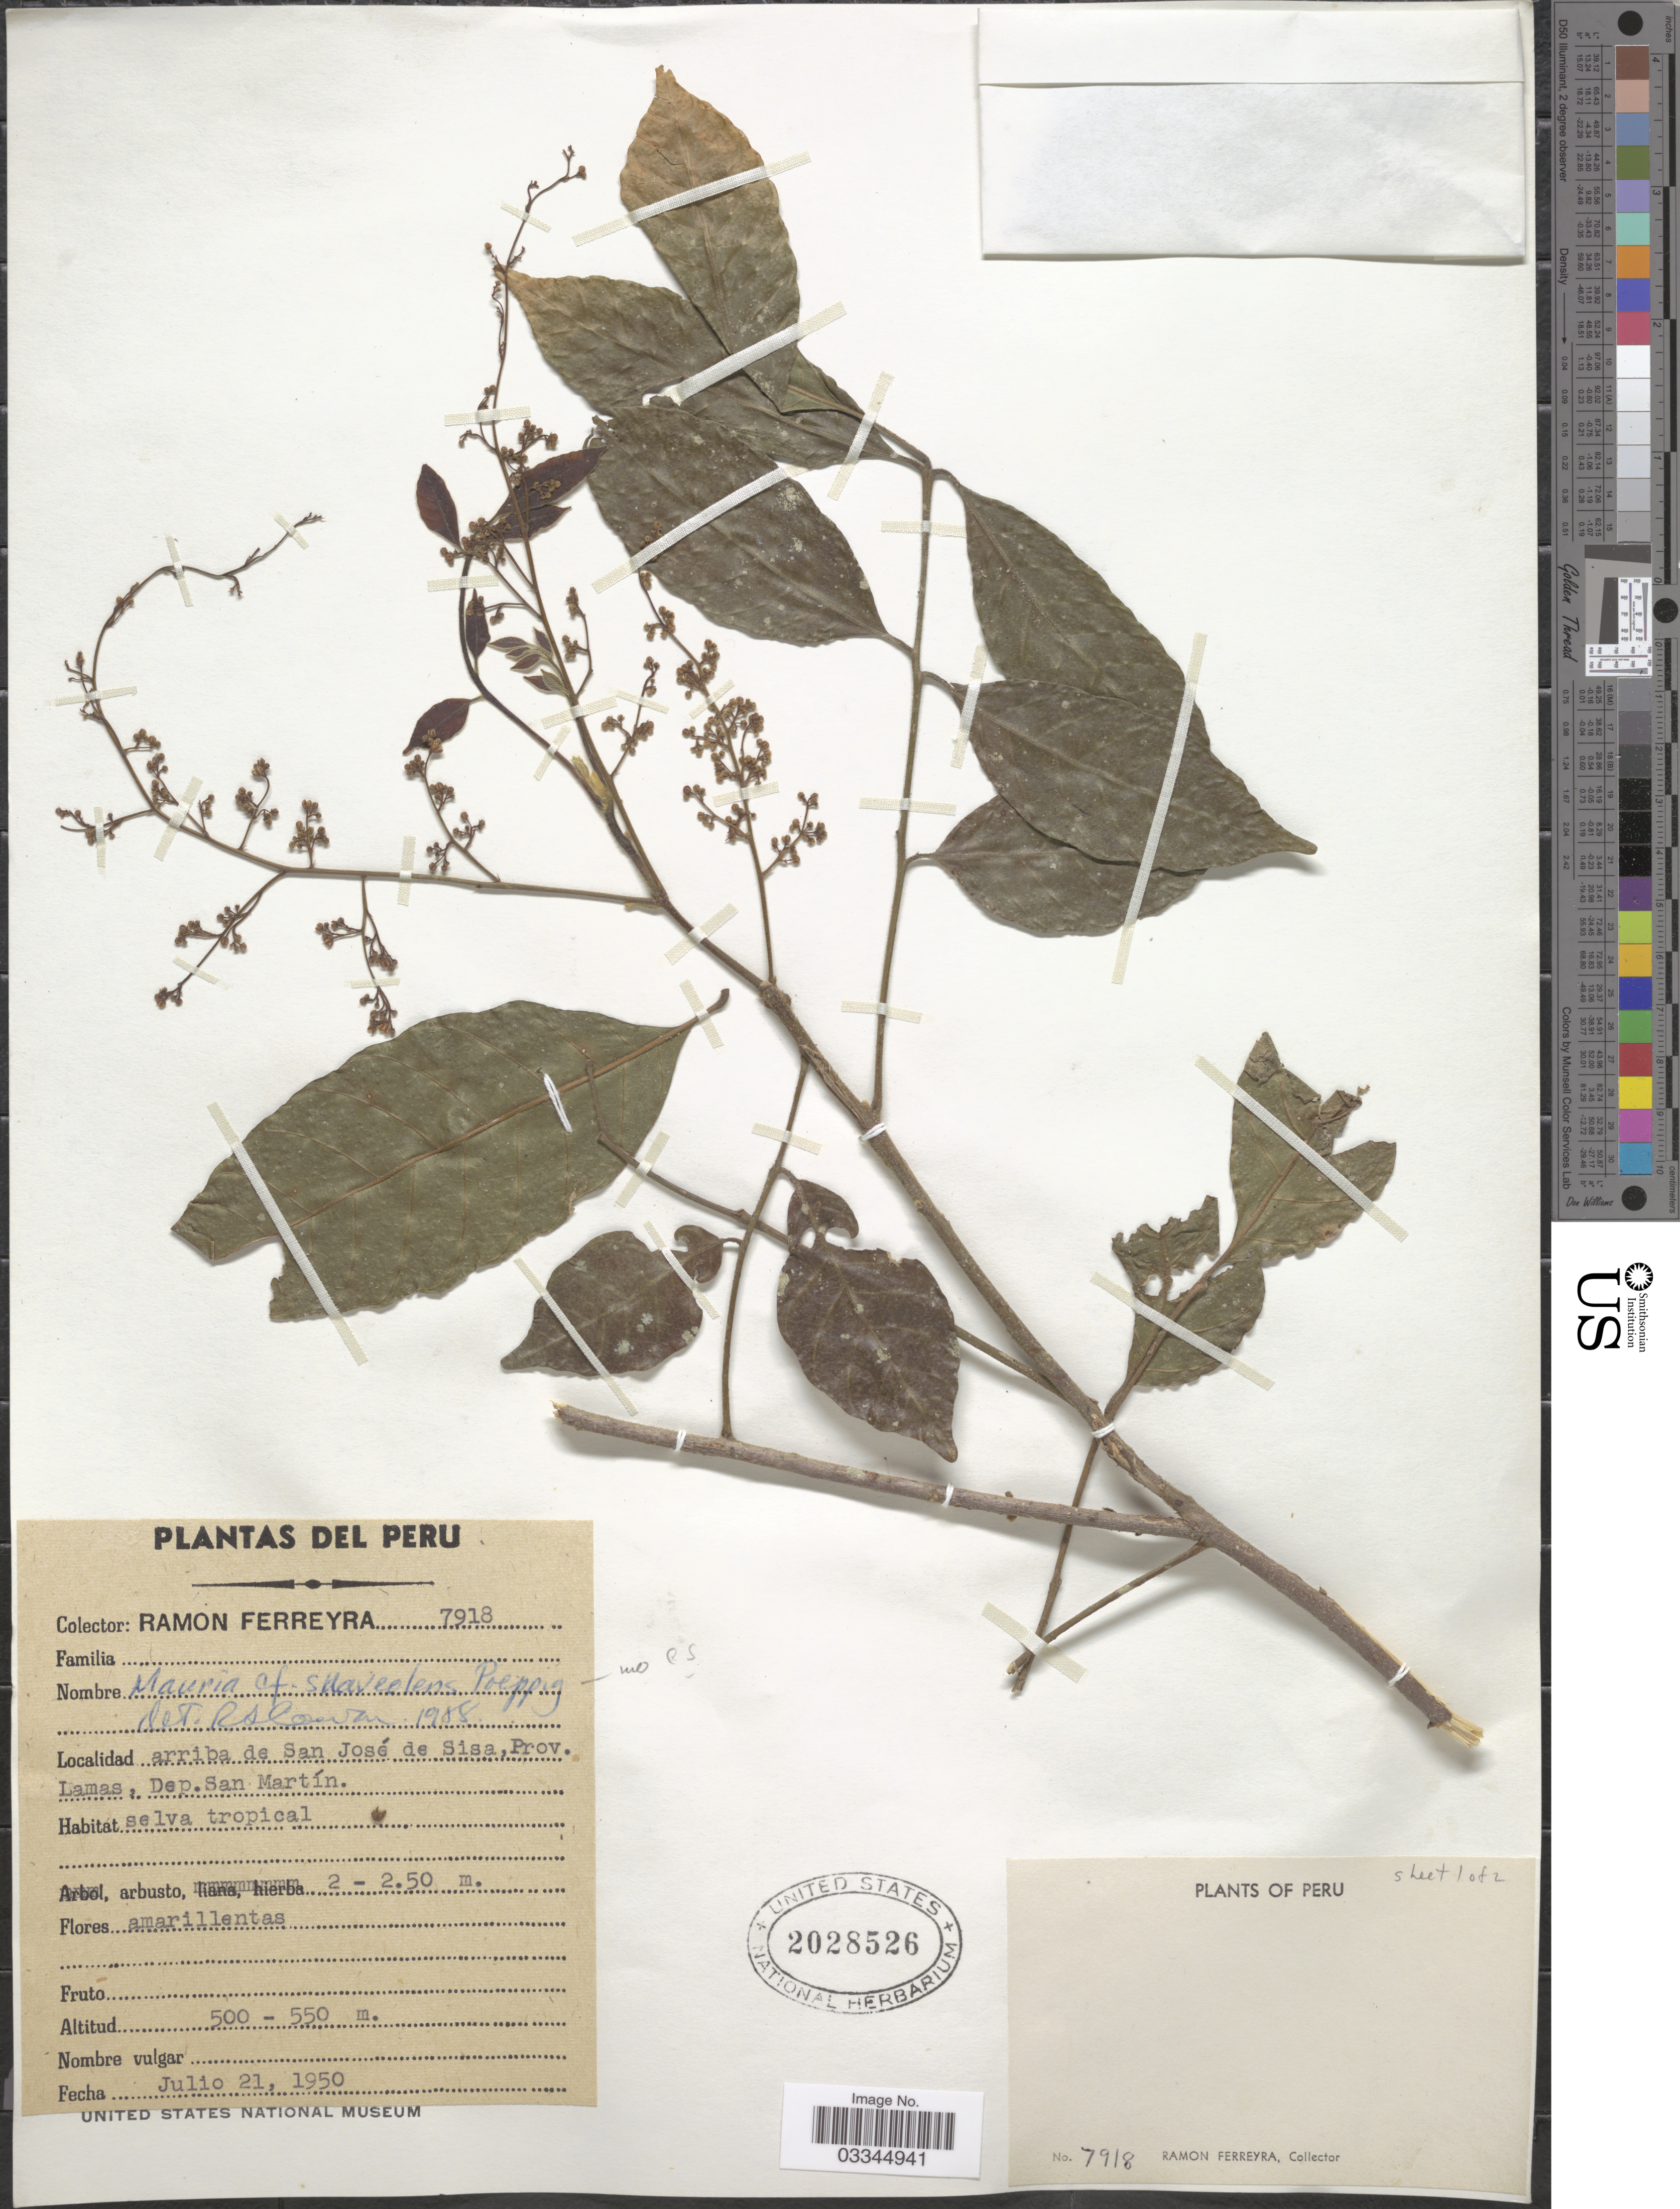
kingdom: Plantae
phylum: Tracheophyta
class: Magnoliopsida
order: Sapindales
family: Anacardiaceae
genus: Mauria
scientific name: Mauria suaveolens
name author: Poepp.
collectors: R. A. Ferreyra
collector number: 7918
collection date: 1950-07-21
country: Peru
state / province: San Martín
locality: Arriba de San José de Sisa, Prov. Lamas, Dep. San Martín.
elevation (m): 500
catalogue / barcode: US 2028526